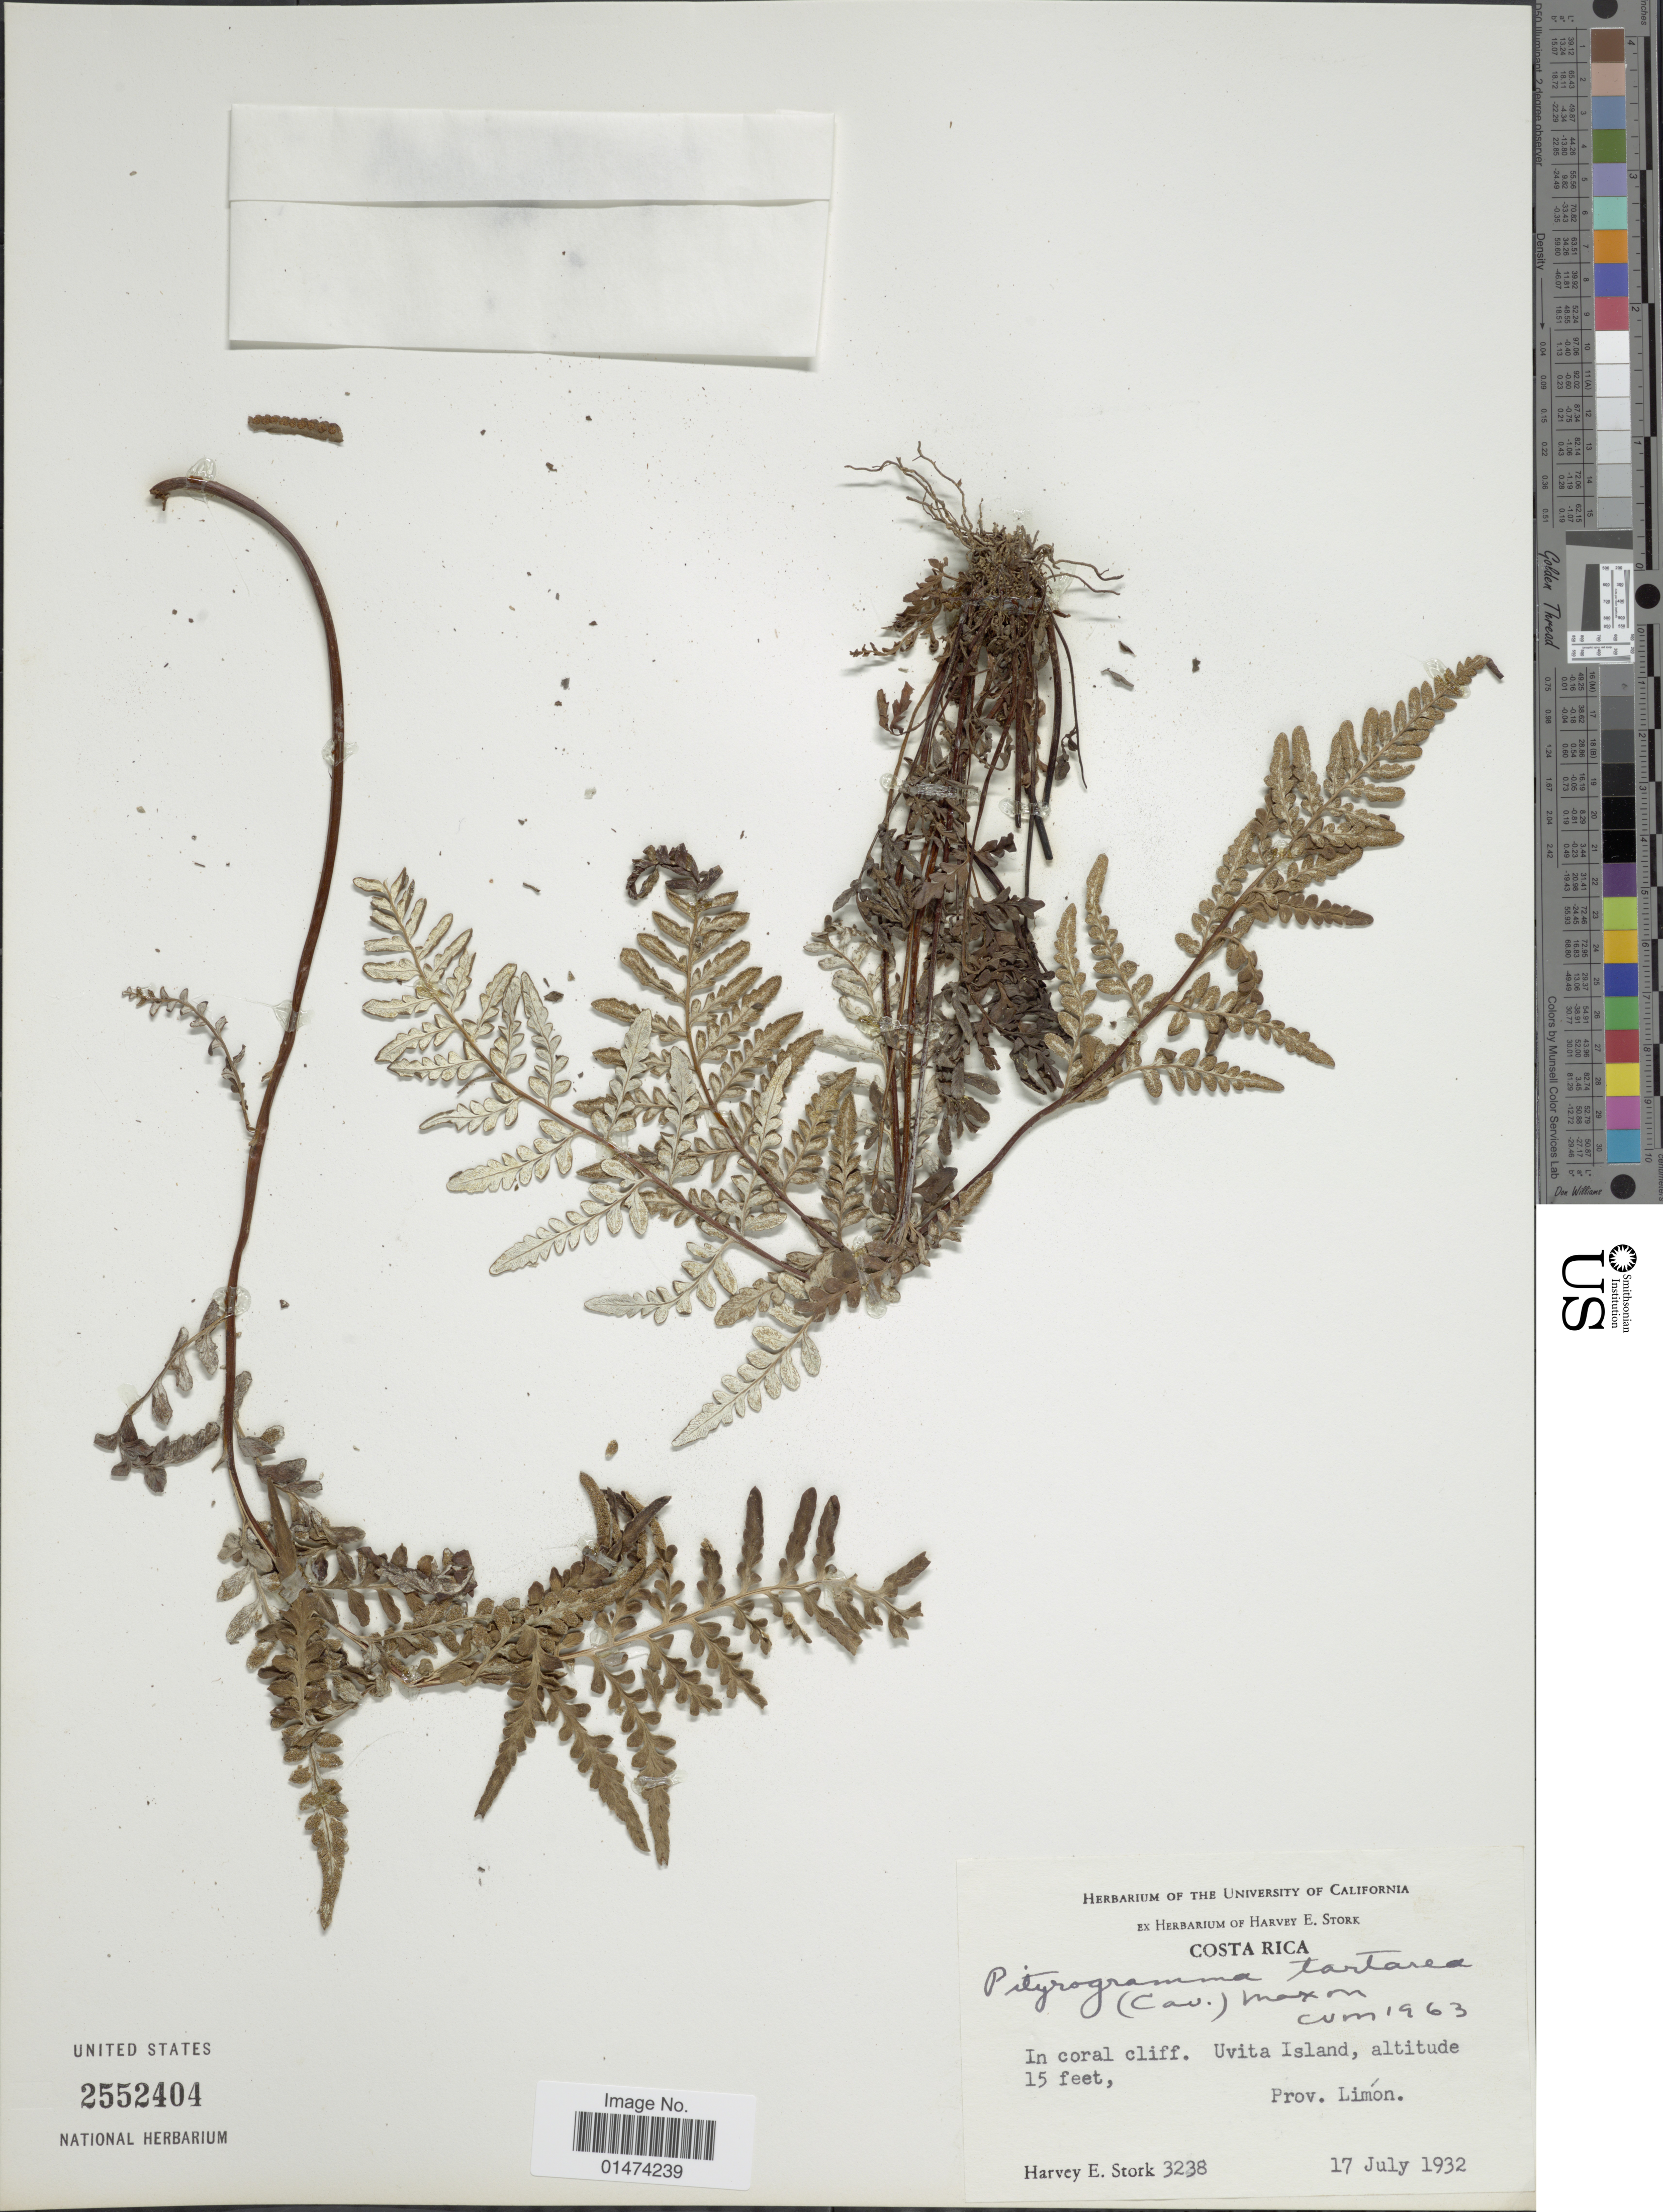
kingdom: Plantae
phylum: Tracheophyta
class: Polypodiopsida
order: Polypodiales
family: Pteridaceae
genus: Pityrogramma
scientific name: Pityrogramma tartarea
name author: (Cav.) Maxon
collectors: H. E. Stork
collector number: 3238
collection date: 1932-07-17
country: Costa Rica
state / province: Limón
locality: In coral cliff. Uvita Island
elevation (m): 5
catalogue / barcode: US 2552404